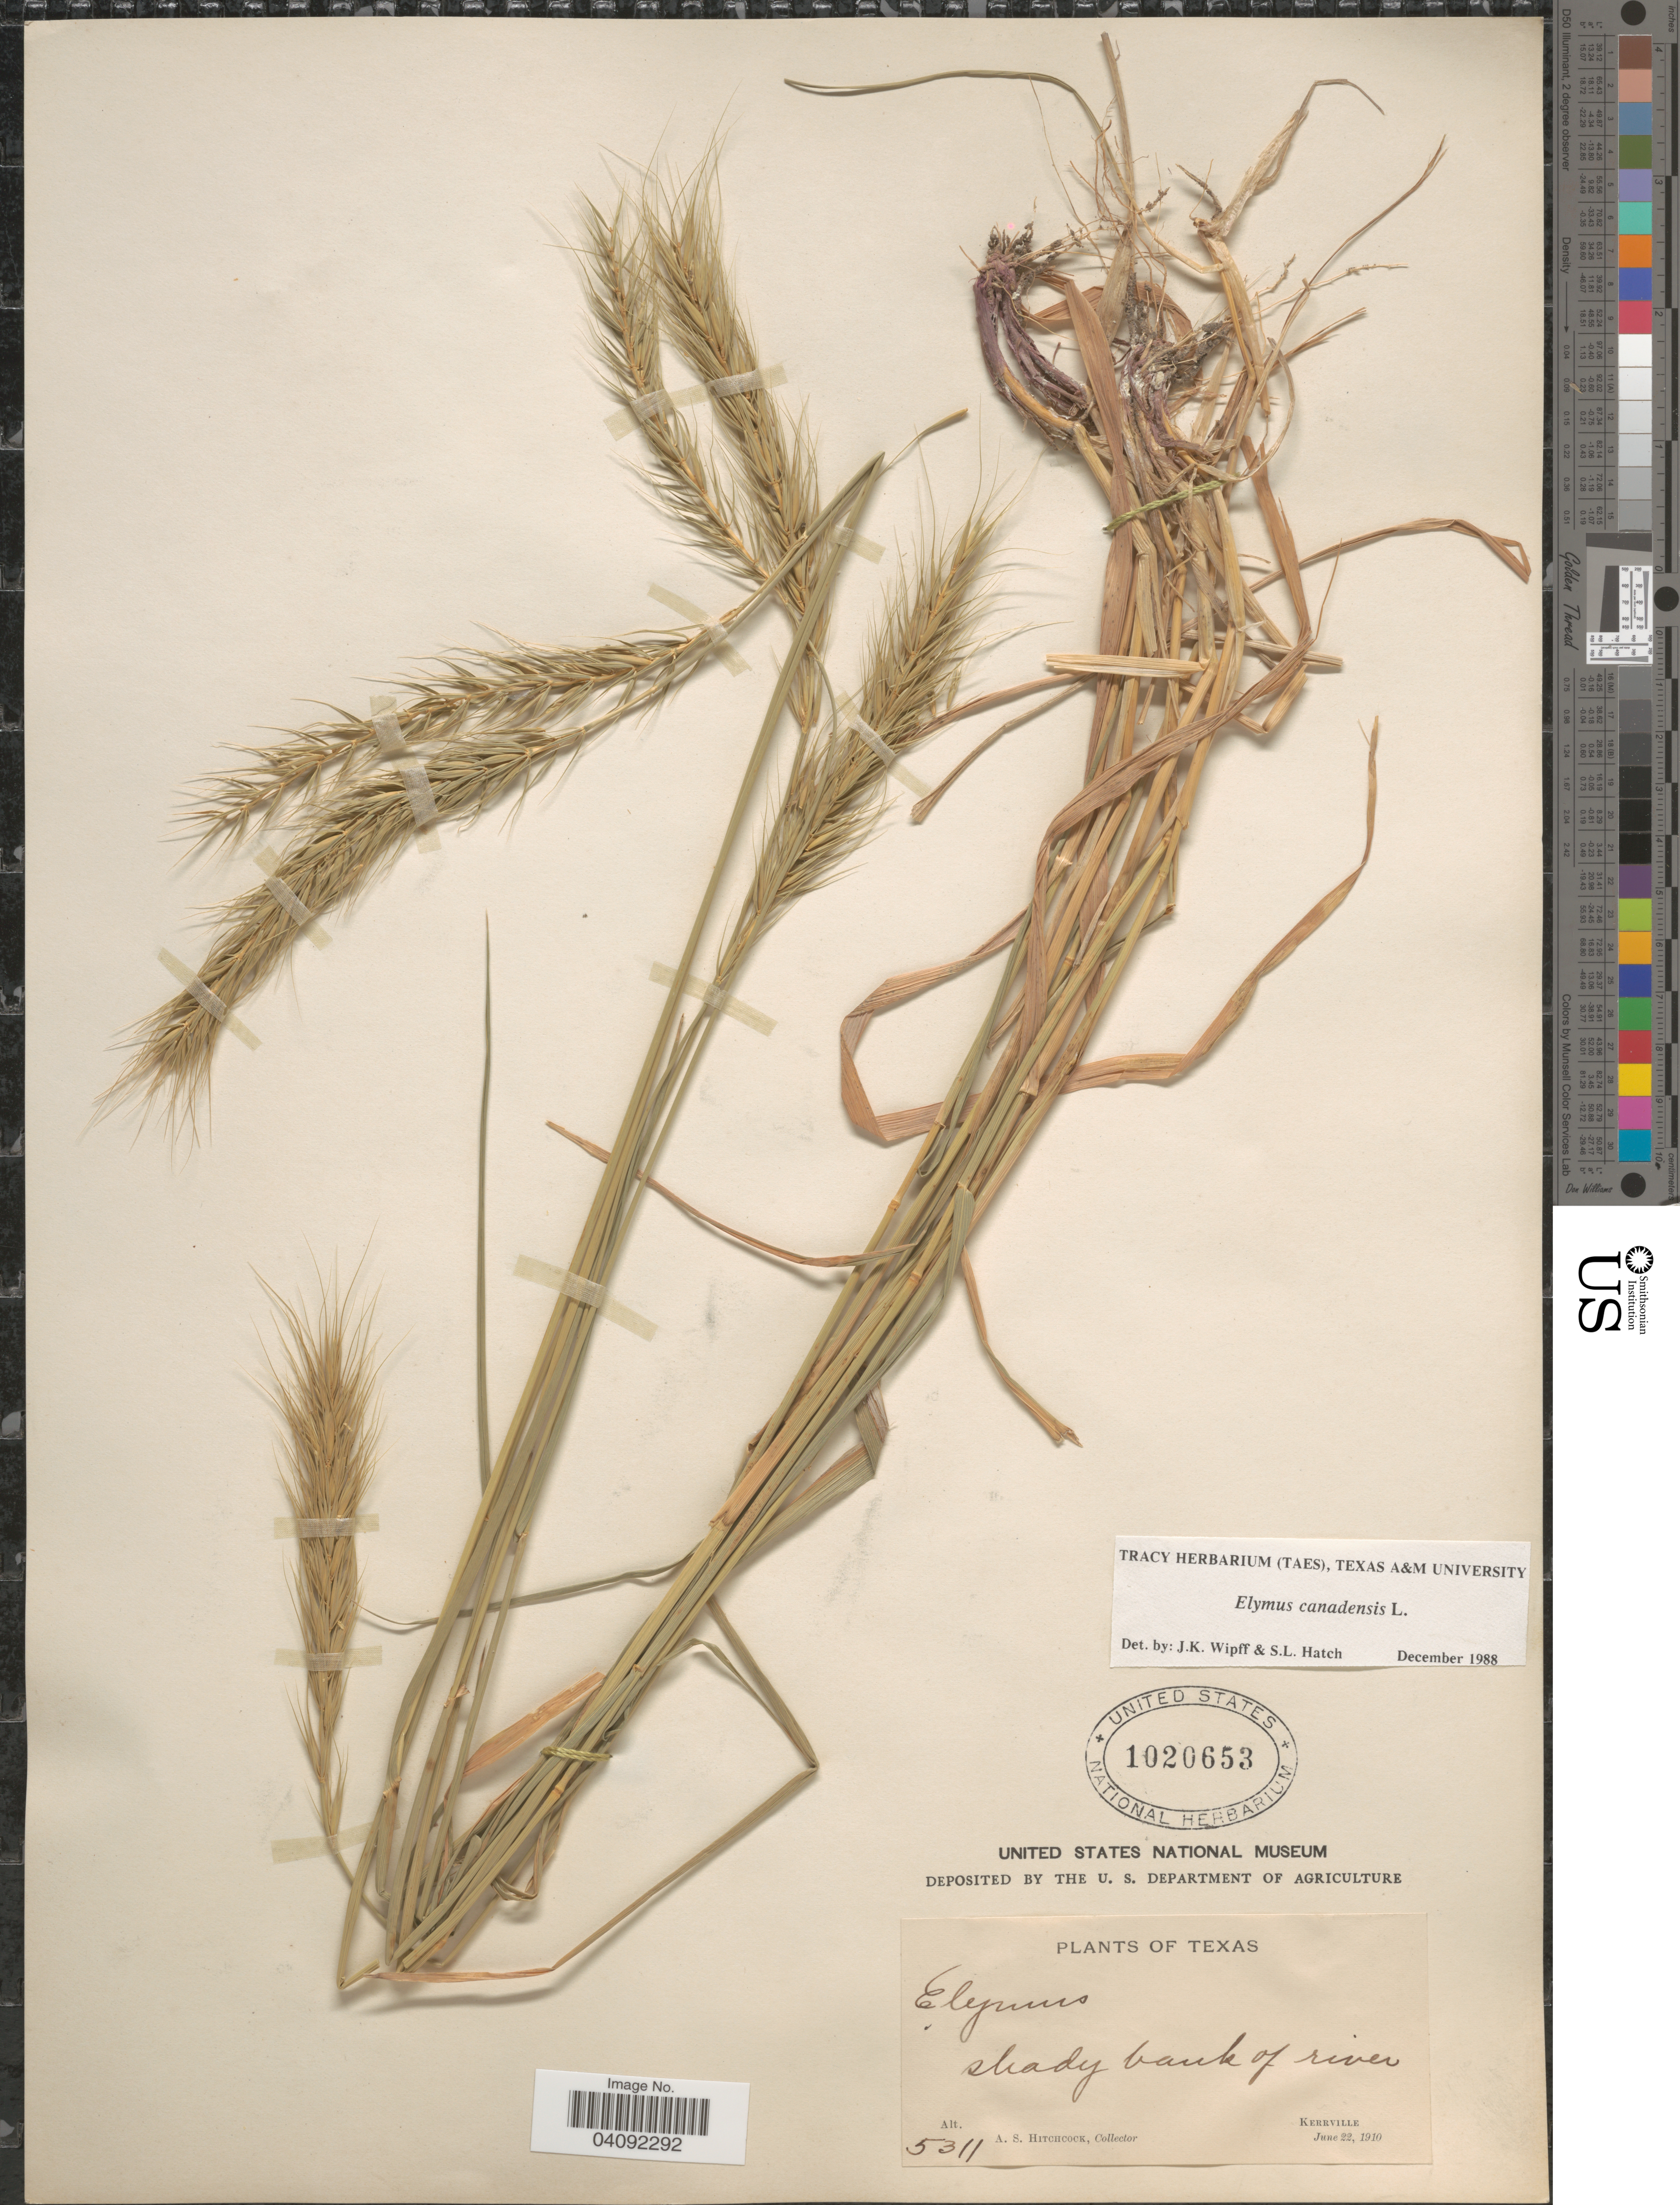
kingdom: Plantae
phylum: Tracheophyta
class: Liliopsida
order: Poales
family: Poaceae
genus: Elymus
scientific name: Elymus elymoides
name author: (Raf.) Swezey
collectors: A. S. Hitchcock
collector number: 5311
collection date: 1910-06-22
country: United States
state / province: Texas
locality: Shady bank of river. Kerrville.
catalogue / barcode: US 1020653